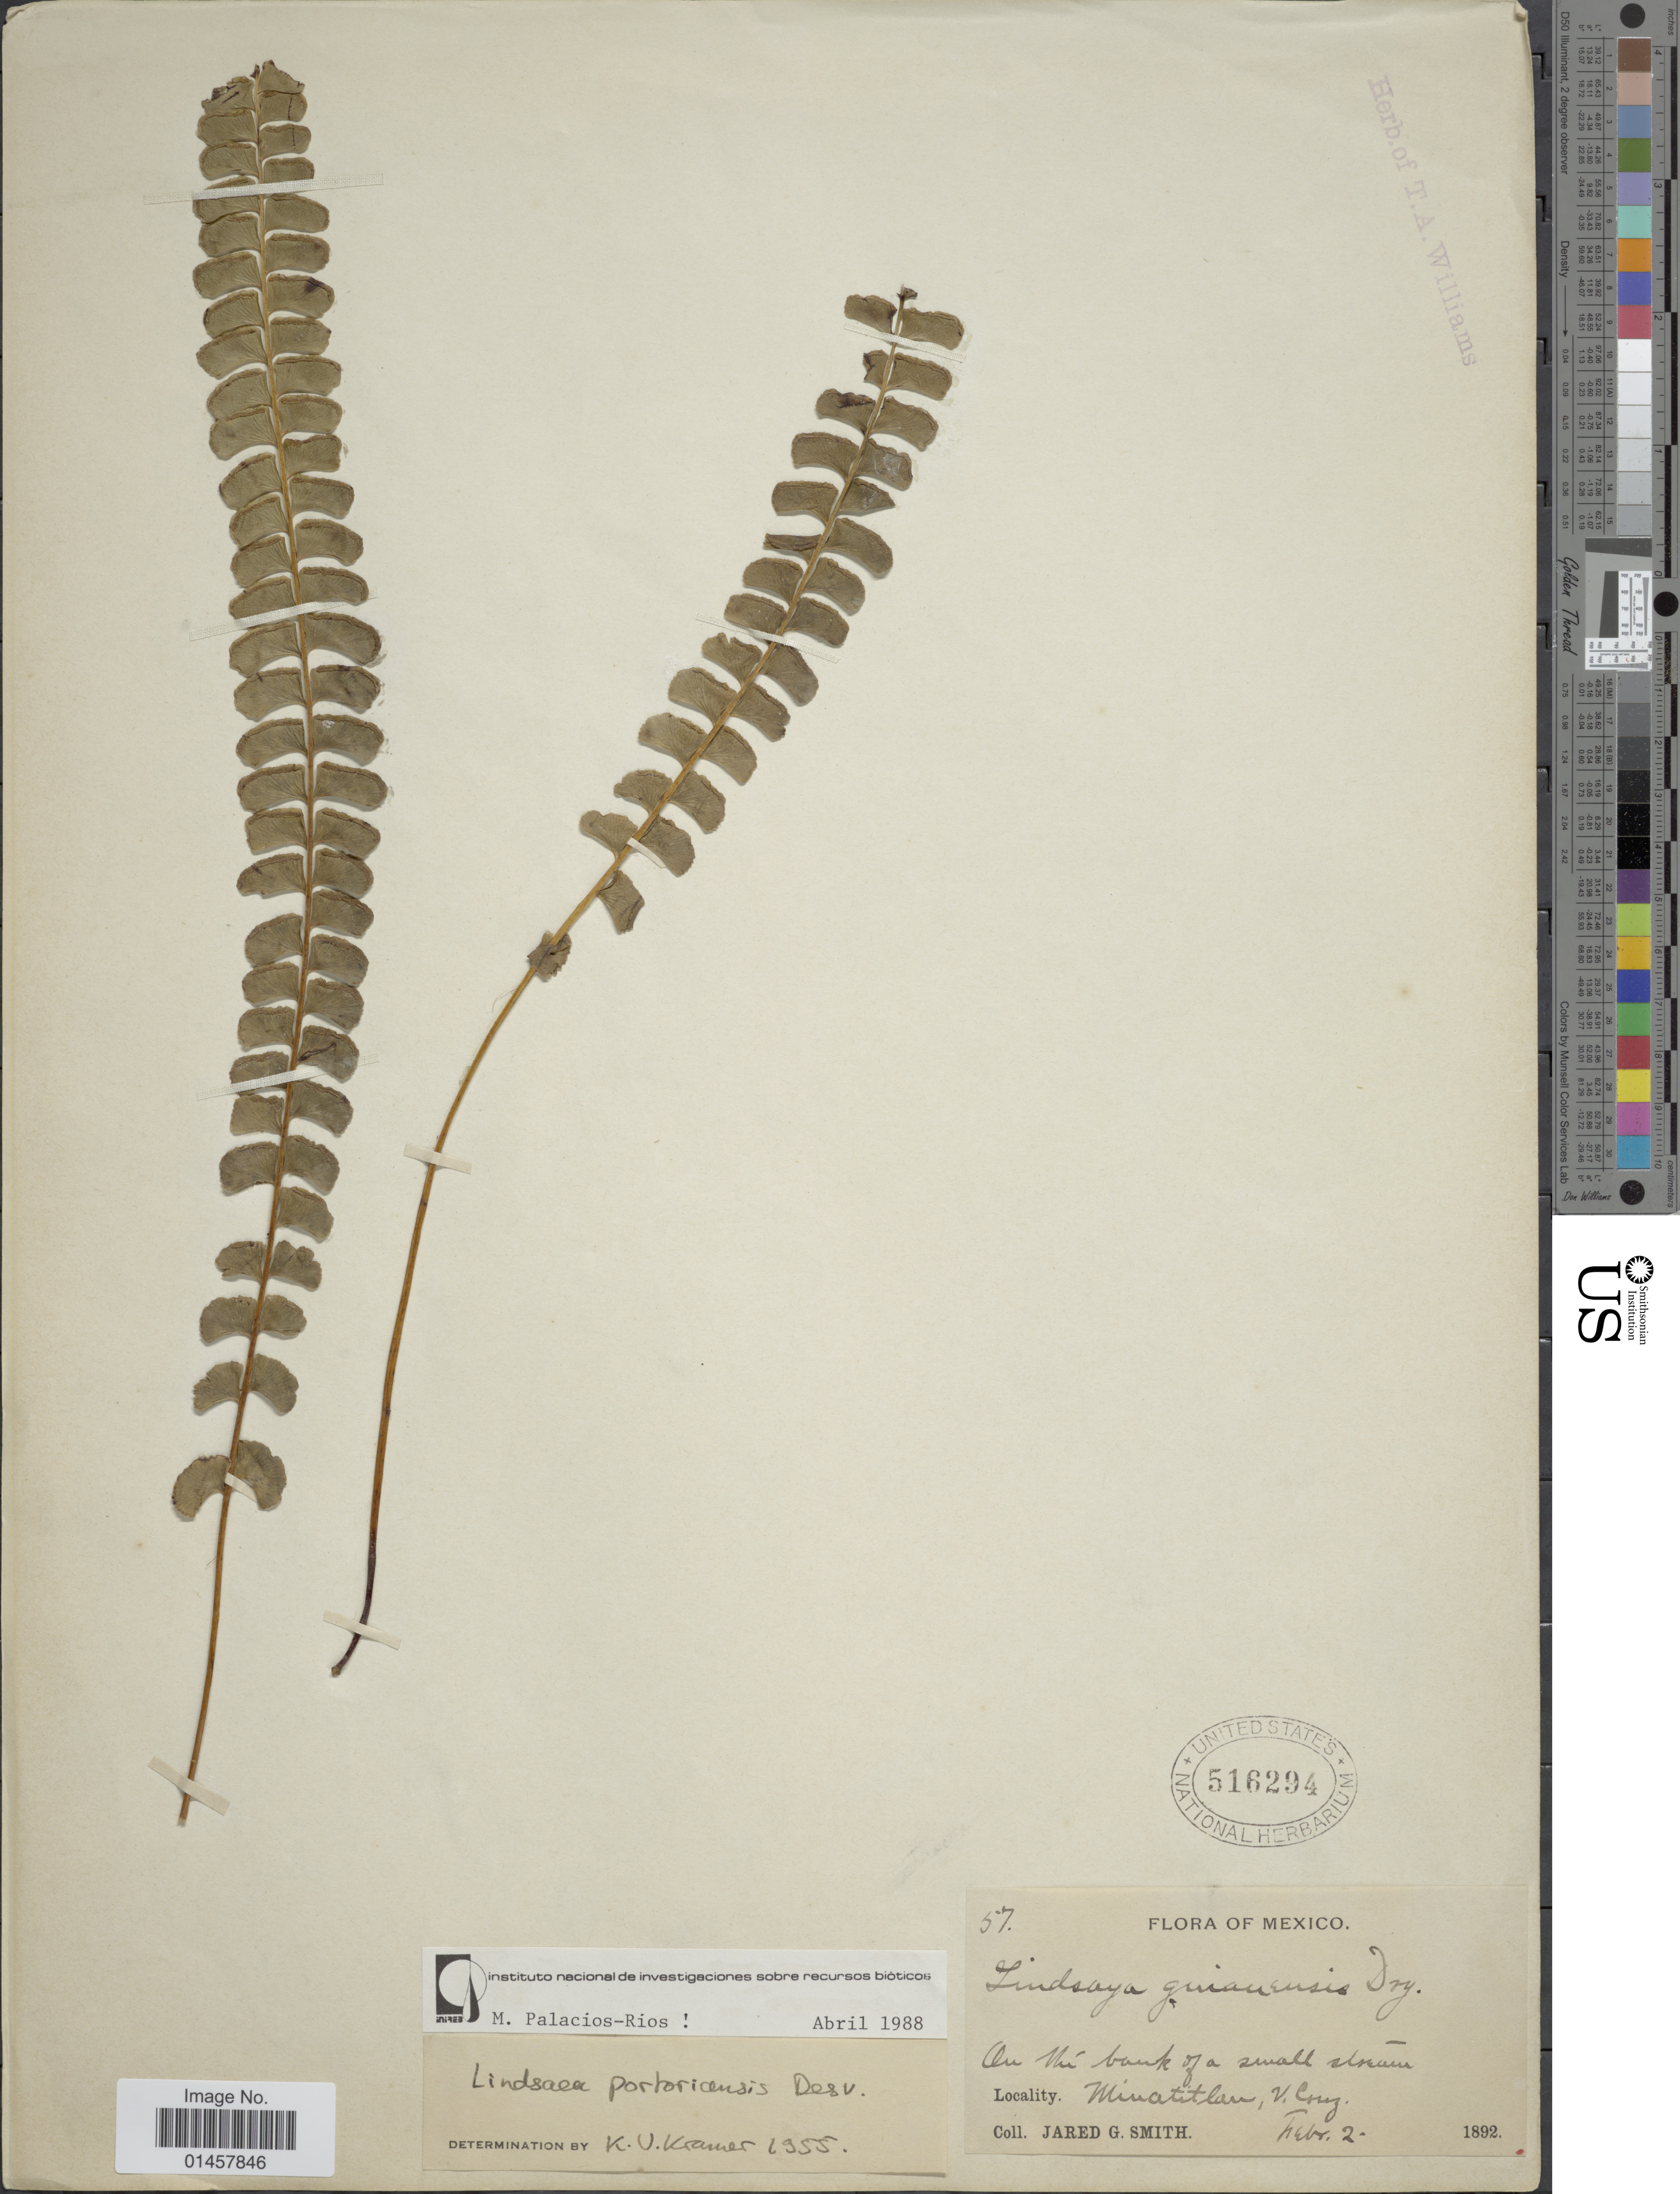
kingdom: Plantae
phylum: Tracheophyta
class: Polypodiopsida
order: Polypodiales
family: Lindsaeaceae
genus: Lindsaea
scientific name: Lindsaea portoricensis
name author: Desv.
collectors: J. G. Smith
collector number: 57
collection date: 1892-02-02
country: Mexico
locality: On the bank of a small stream Minatitlan, V. Cruz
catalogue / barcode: US 516294